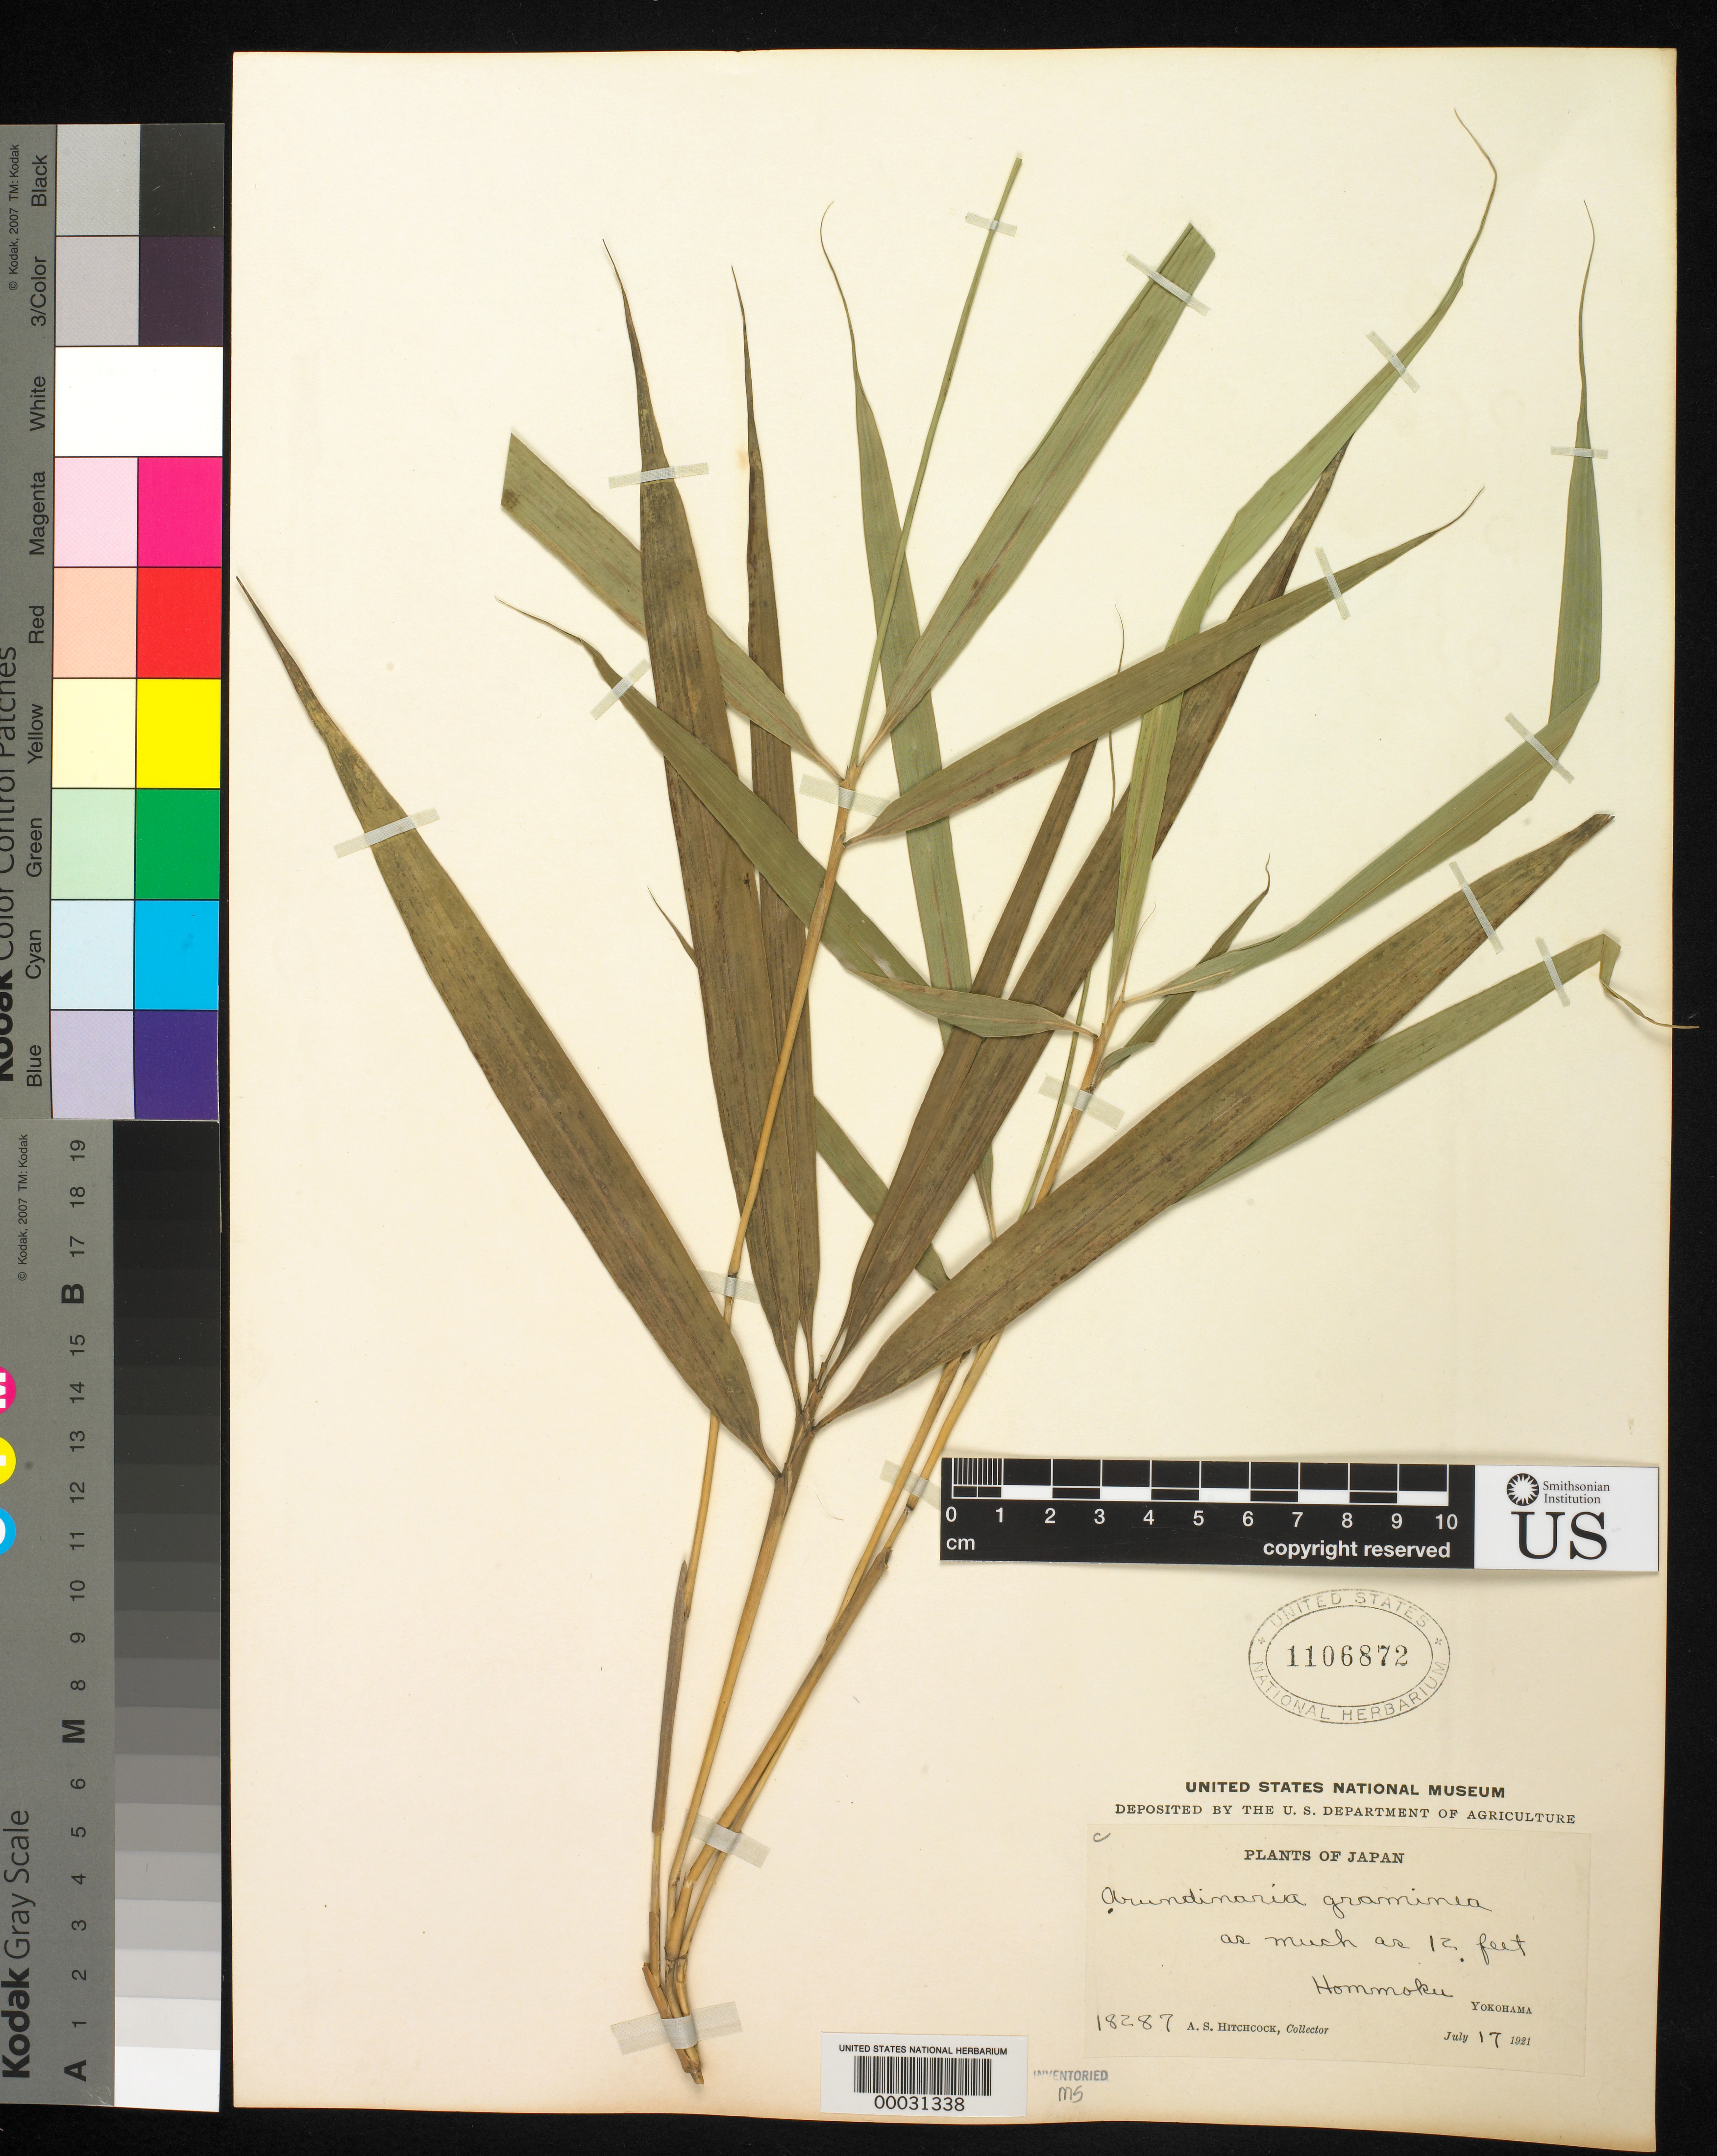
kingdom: Plantae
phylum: Tracheophyta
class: Liliopsida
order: Poales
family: Poaceae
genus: Pleioblastus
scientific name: Pleioblastus gramineus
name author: (Bean) Nakai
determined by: Poaceae Reorganization Project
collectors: A. S. Hitchcock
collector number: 18287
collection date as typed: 17 Jul 1921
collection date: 1921-07-17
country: Japan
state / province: Kanagawa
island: Honshu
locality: Yokohama, hommokee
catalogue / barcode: US 1106872